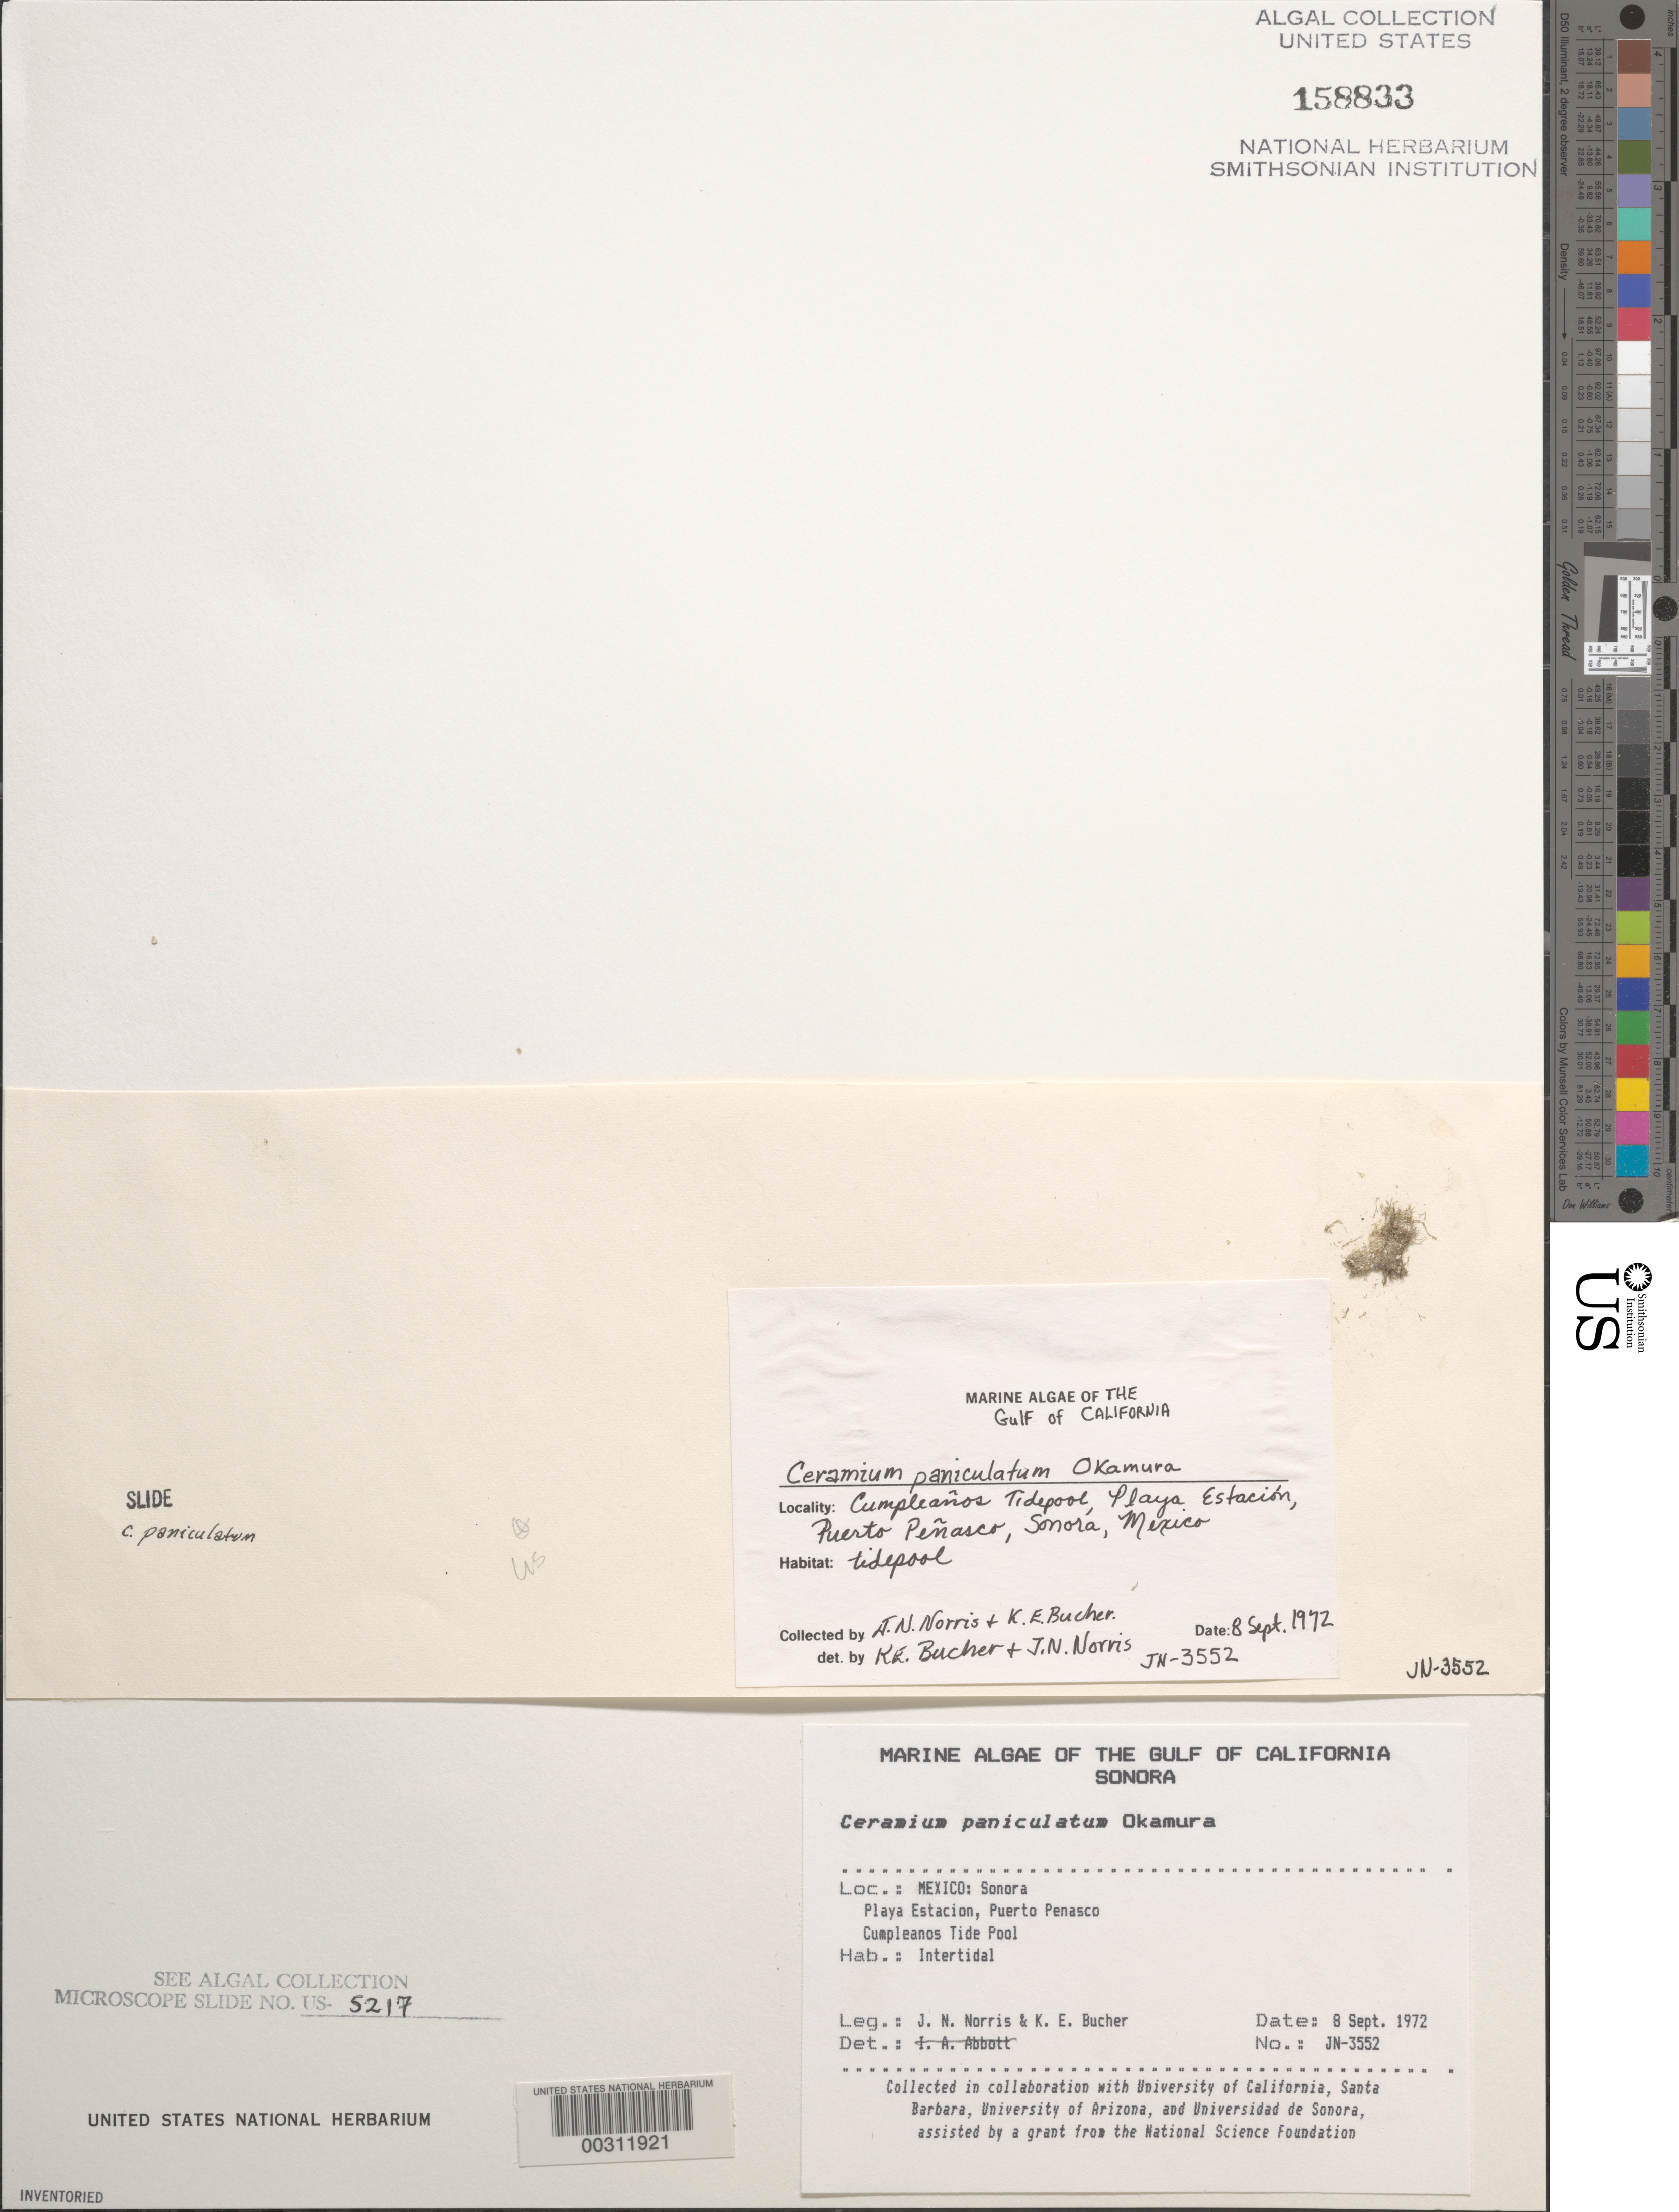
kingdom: Plantae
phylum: Rhodophyta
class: Florideophyceae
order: Ceramiales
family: Ceramiaceae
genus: Ceramium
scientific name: Ceramium paniculatum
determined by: Bucher, K. E.; Norris, J. N.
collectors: J. N. Norris & K. E. Bucher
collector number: JN-3552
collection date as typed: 08 Sep 1972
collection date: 1972-09-08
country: Mexico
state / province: Sonora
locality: Playa Estacion, Puerto Penasco, Cumpleanos tide pool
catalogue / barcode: US 158833